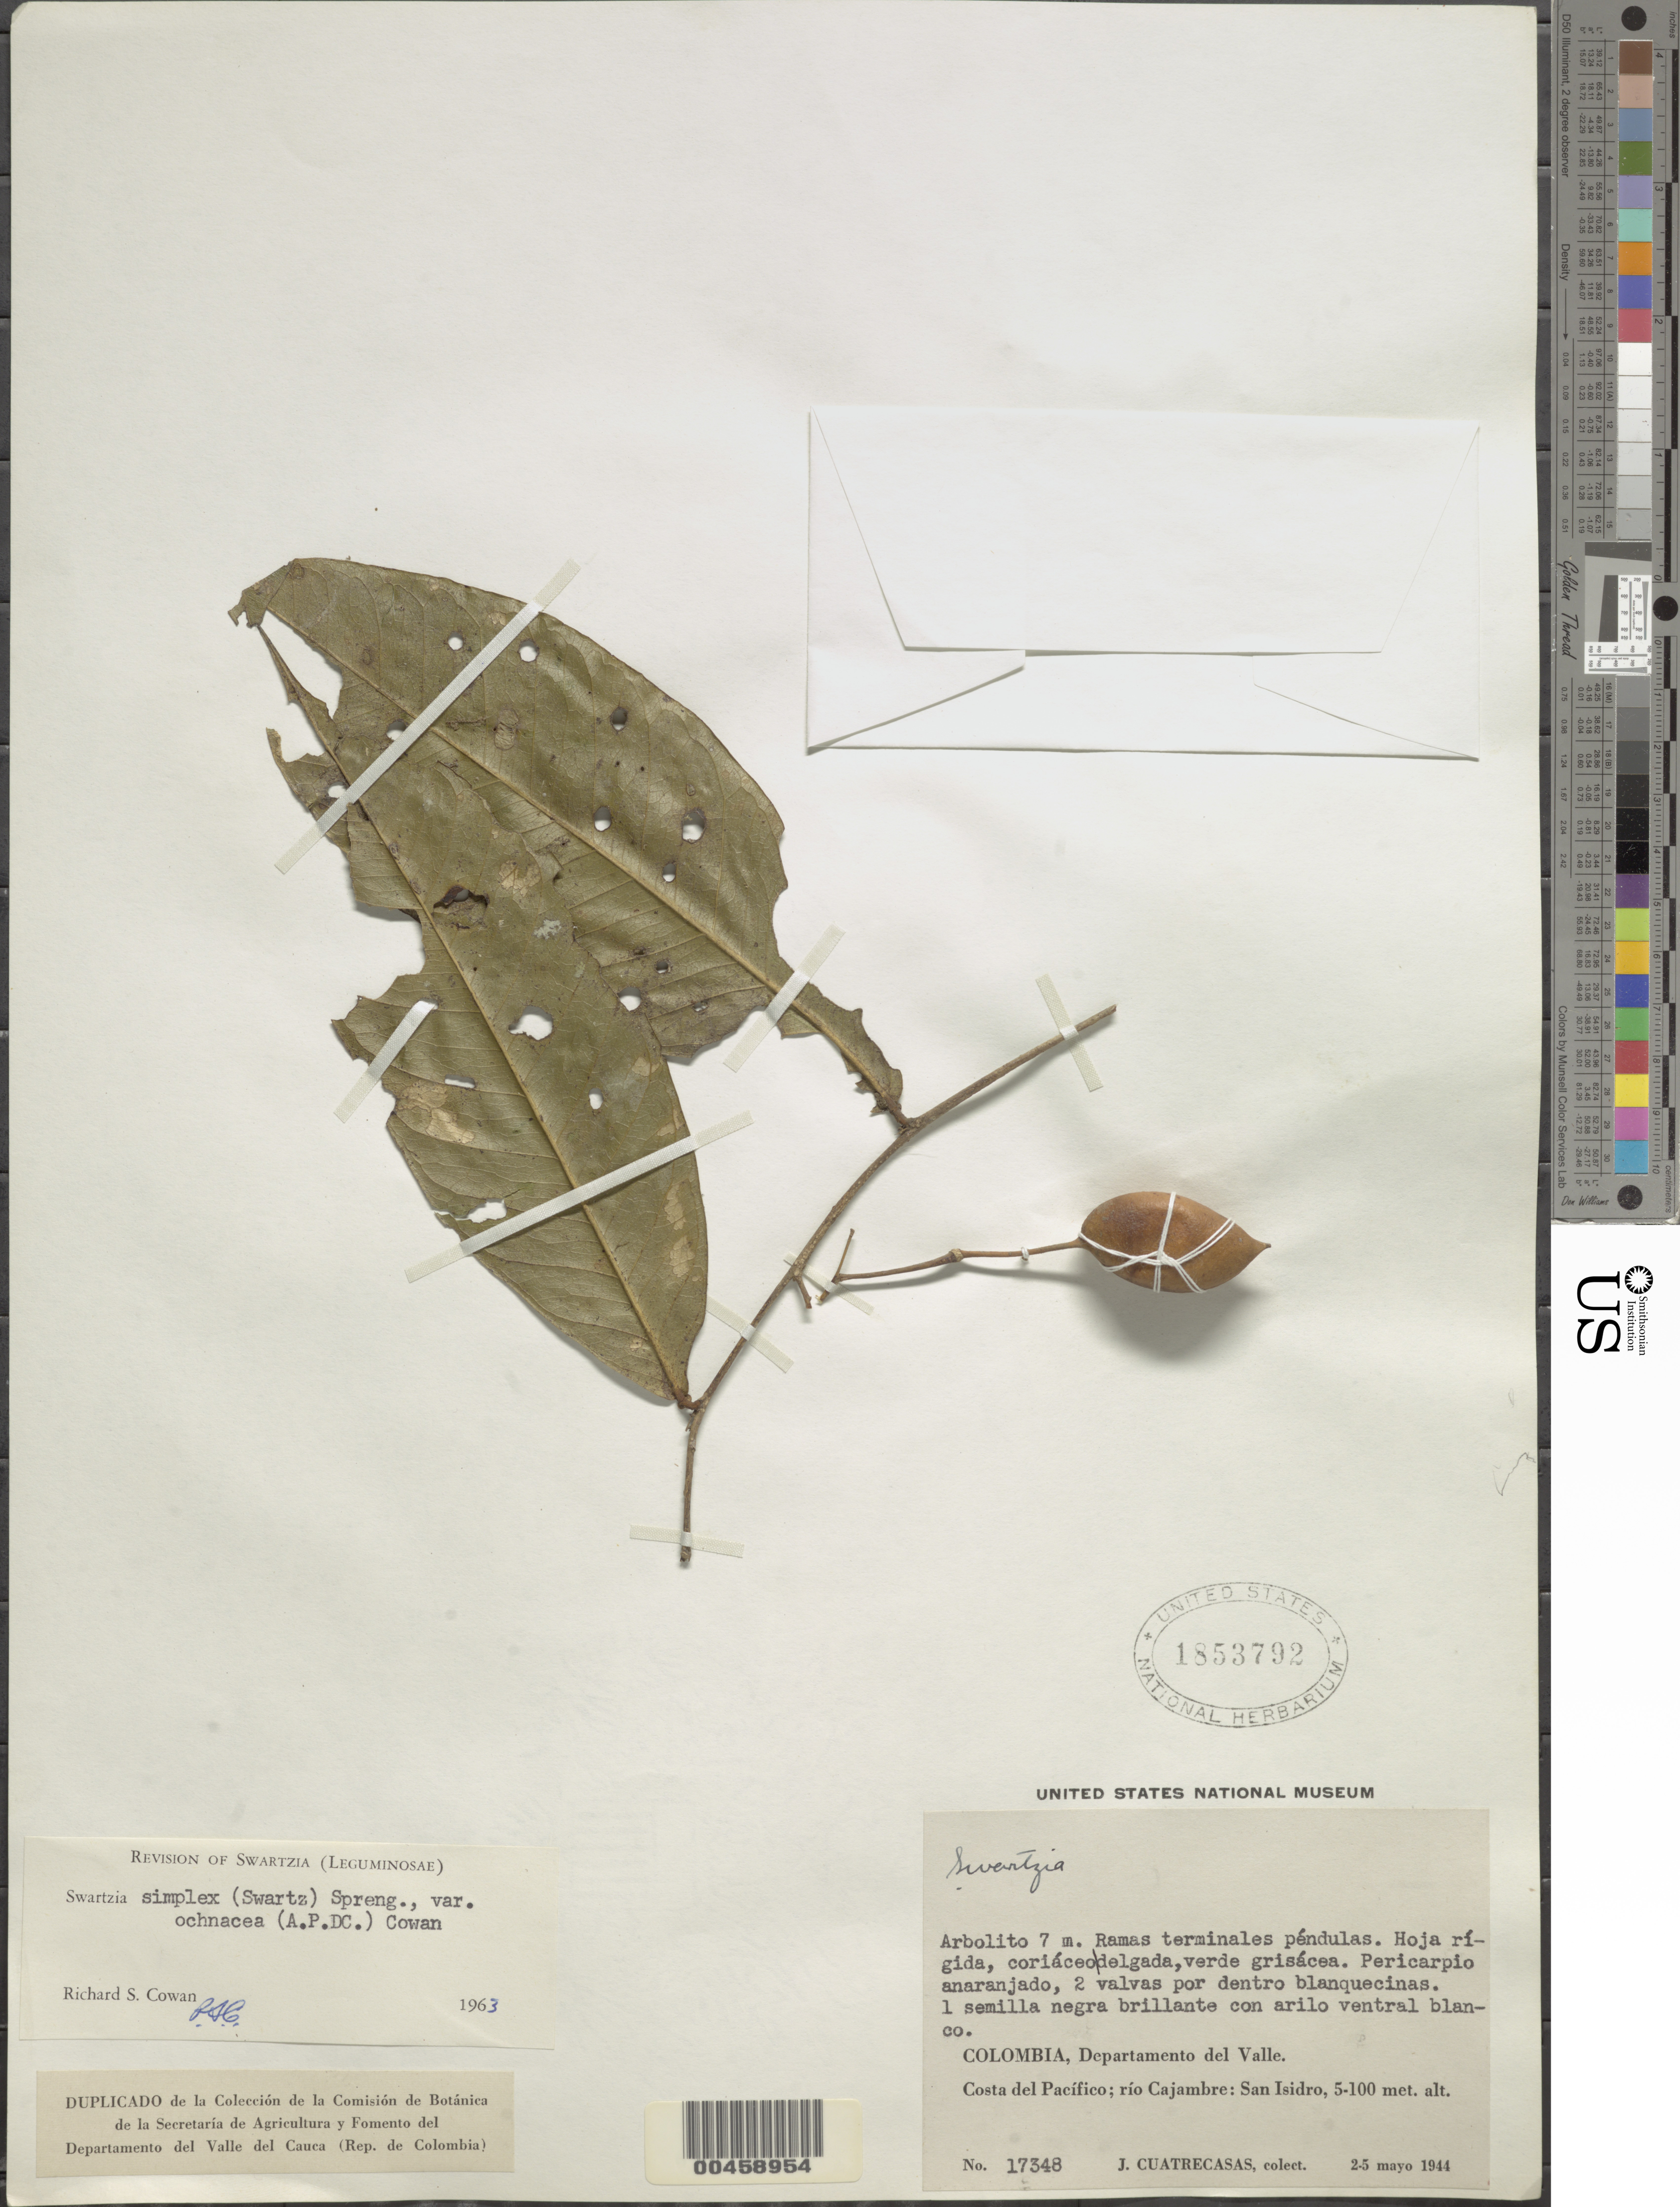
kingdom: Plantae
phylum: Tracheophyta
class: Magnoliopsida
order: Fabales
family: Fabaceae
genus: Swartzia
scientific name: Swartzia simplex var. ochnacea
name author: (DC.) R.S. Cowan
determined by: Cowan, R. S.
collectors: J. Cuatrecasas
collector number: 17348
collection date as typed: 02 May 1944 to 05 May 1944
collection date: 1944-05-02/1944-05-05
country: Colombia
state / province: Valle del Cauca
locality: San Isidro; Rio Cajambre; Costa del Pacifico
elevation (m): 5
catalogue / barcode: US 1853792